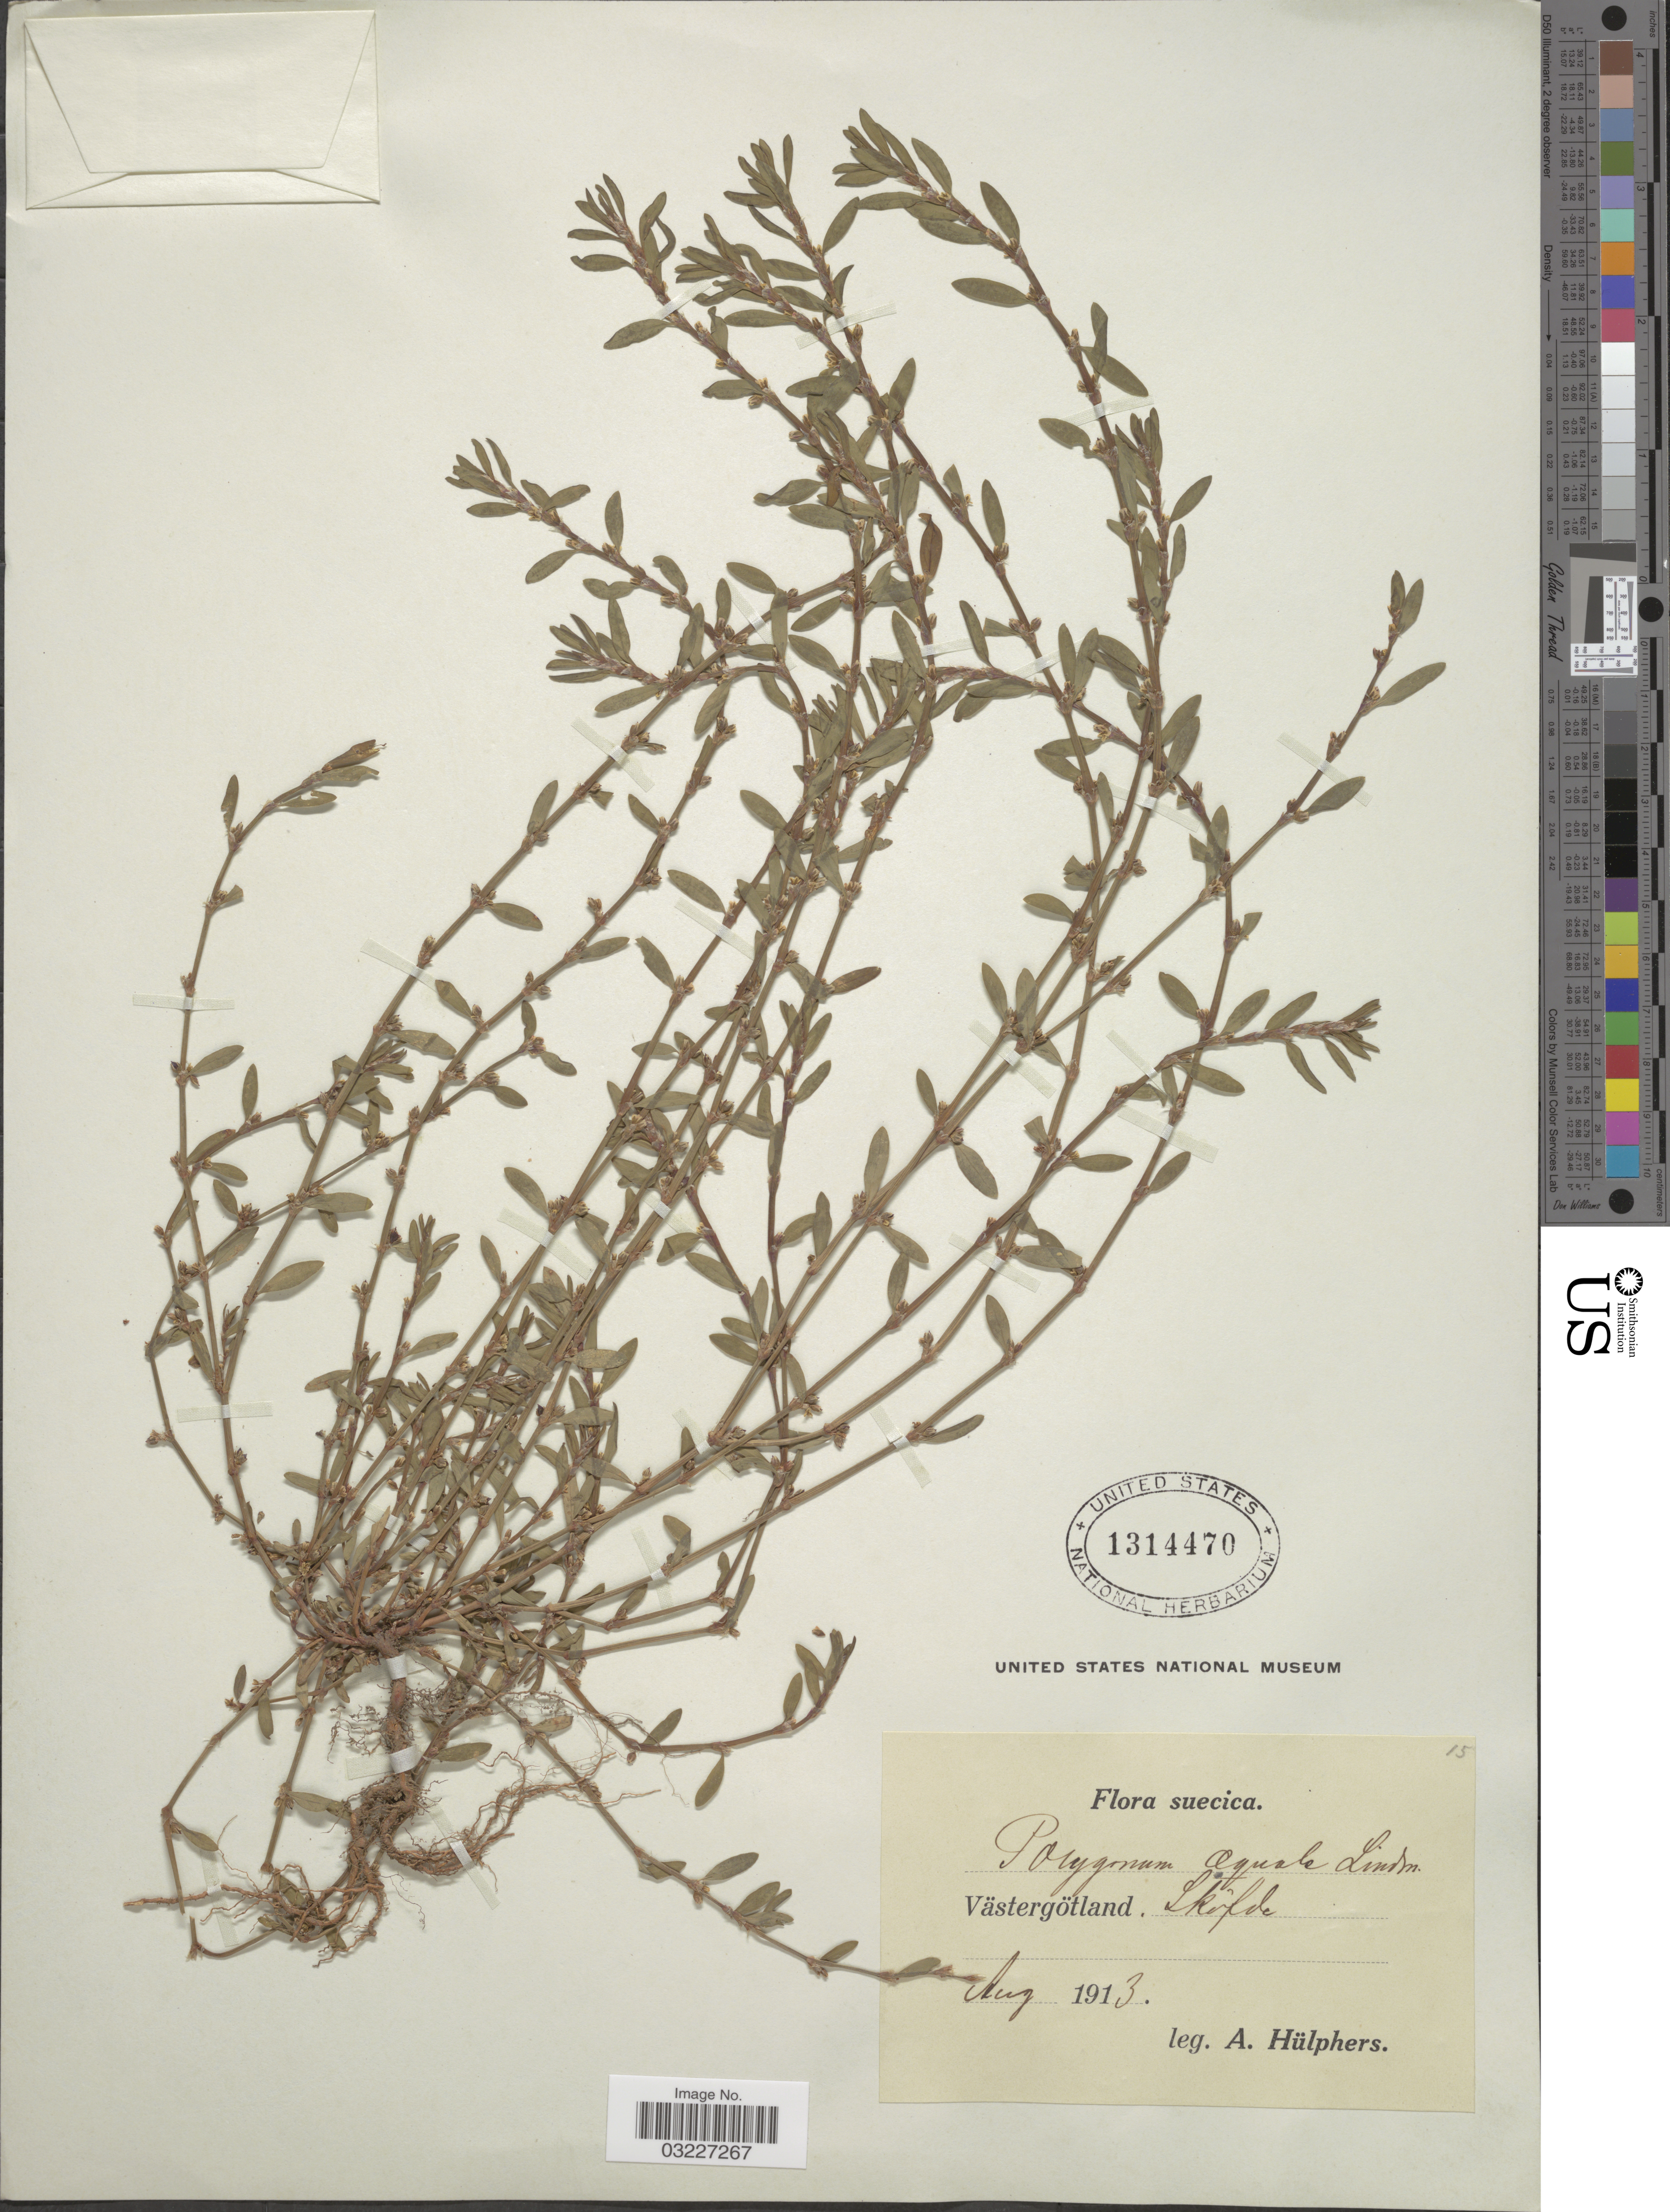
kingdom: Plantae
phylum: Tracheophyta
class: Magnoliopsida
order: Caryophyllales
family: Polygonaceae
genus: Polygonum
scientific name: Polygonum aequale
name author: Lindm.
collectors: A. Hülphers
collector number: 15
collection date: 1913-08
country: Sweden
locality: Suecica. Västergötland. Sköfde.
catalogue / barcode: US 1314470